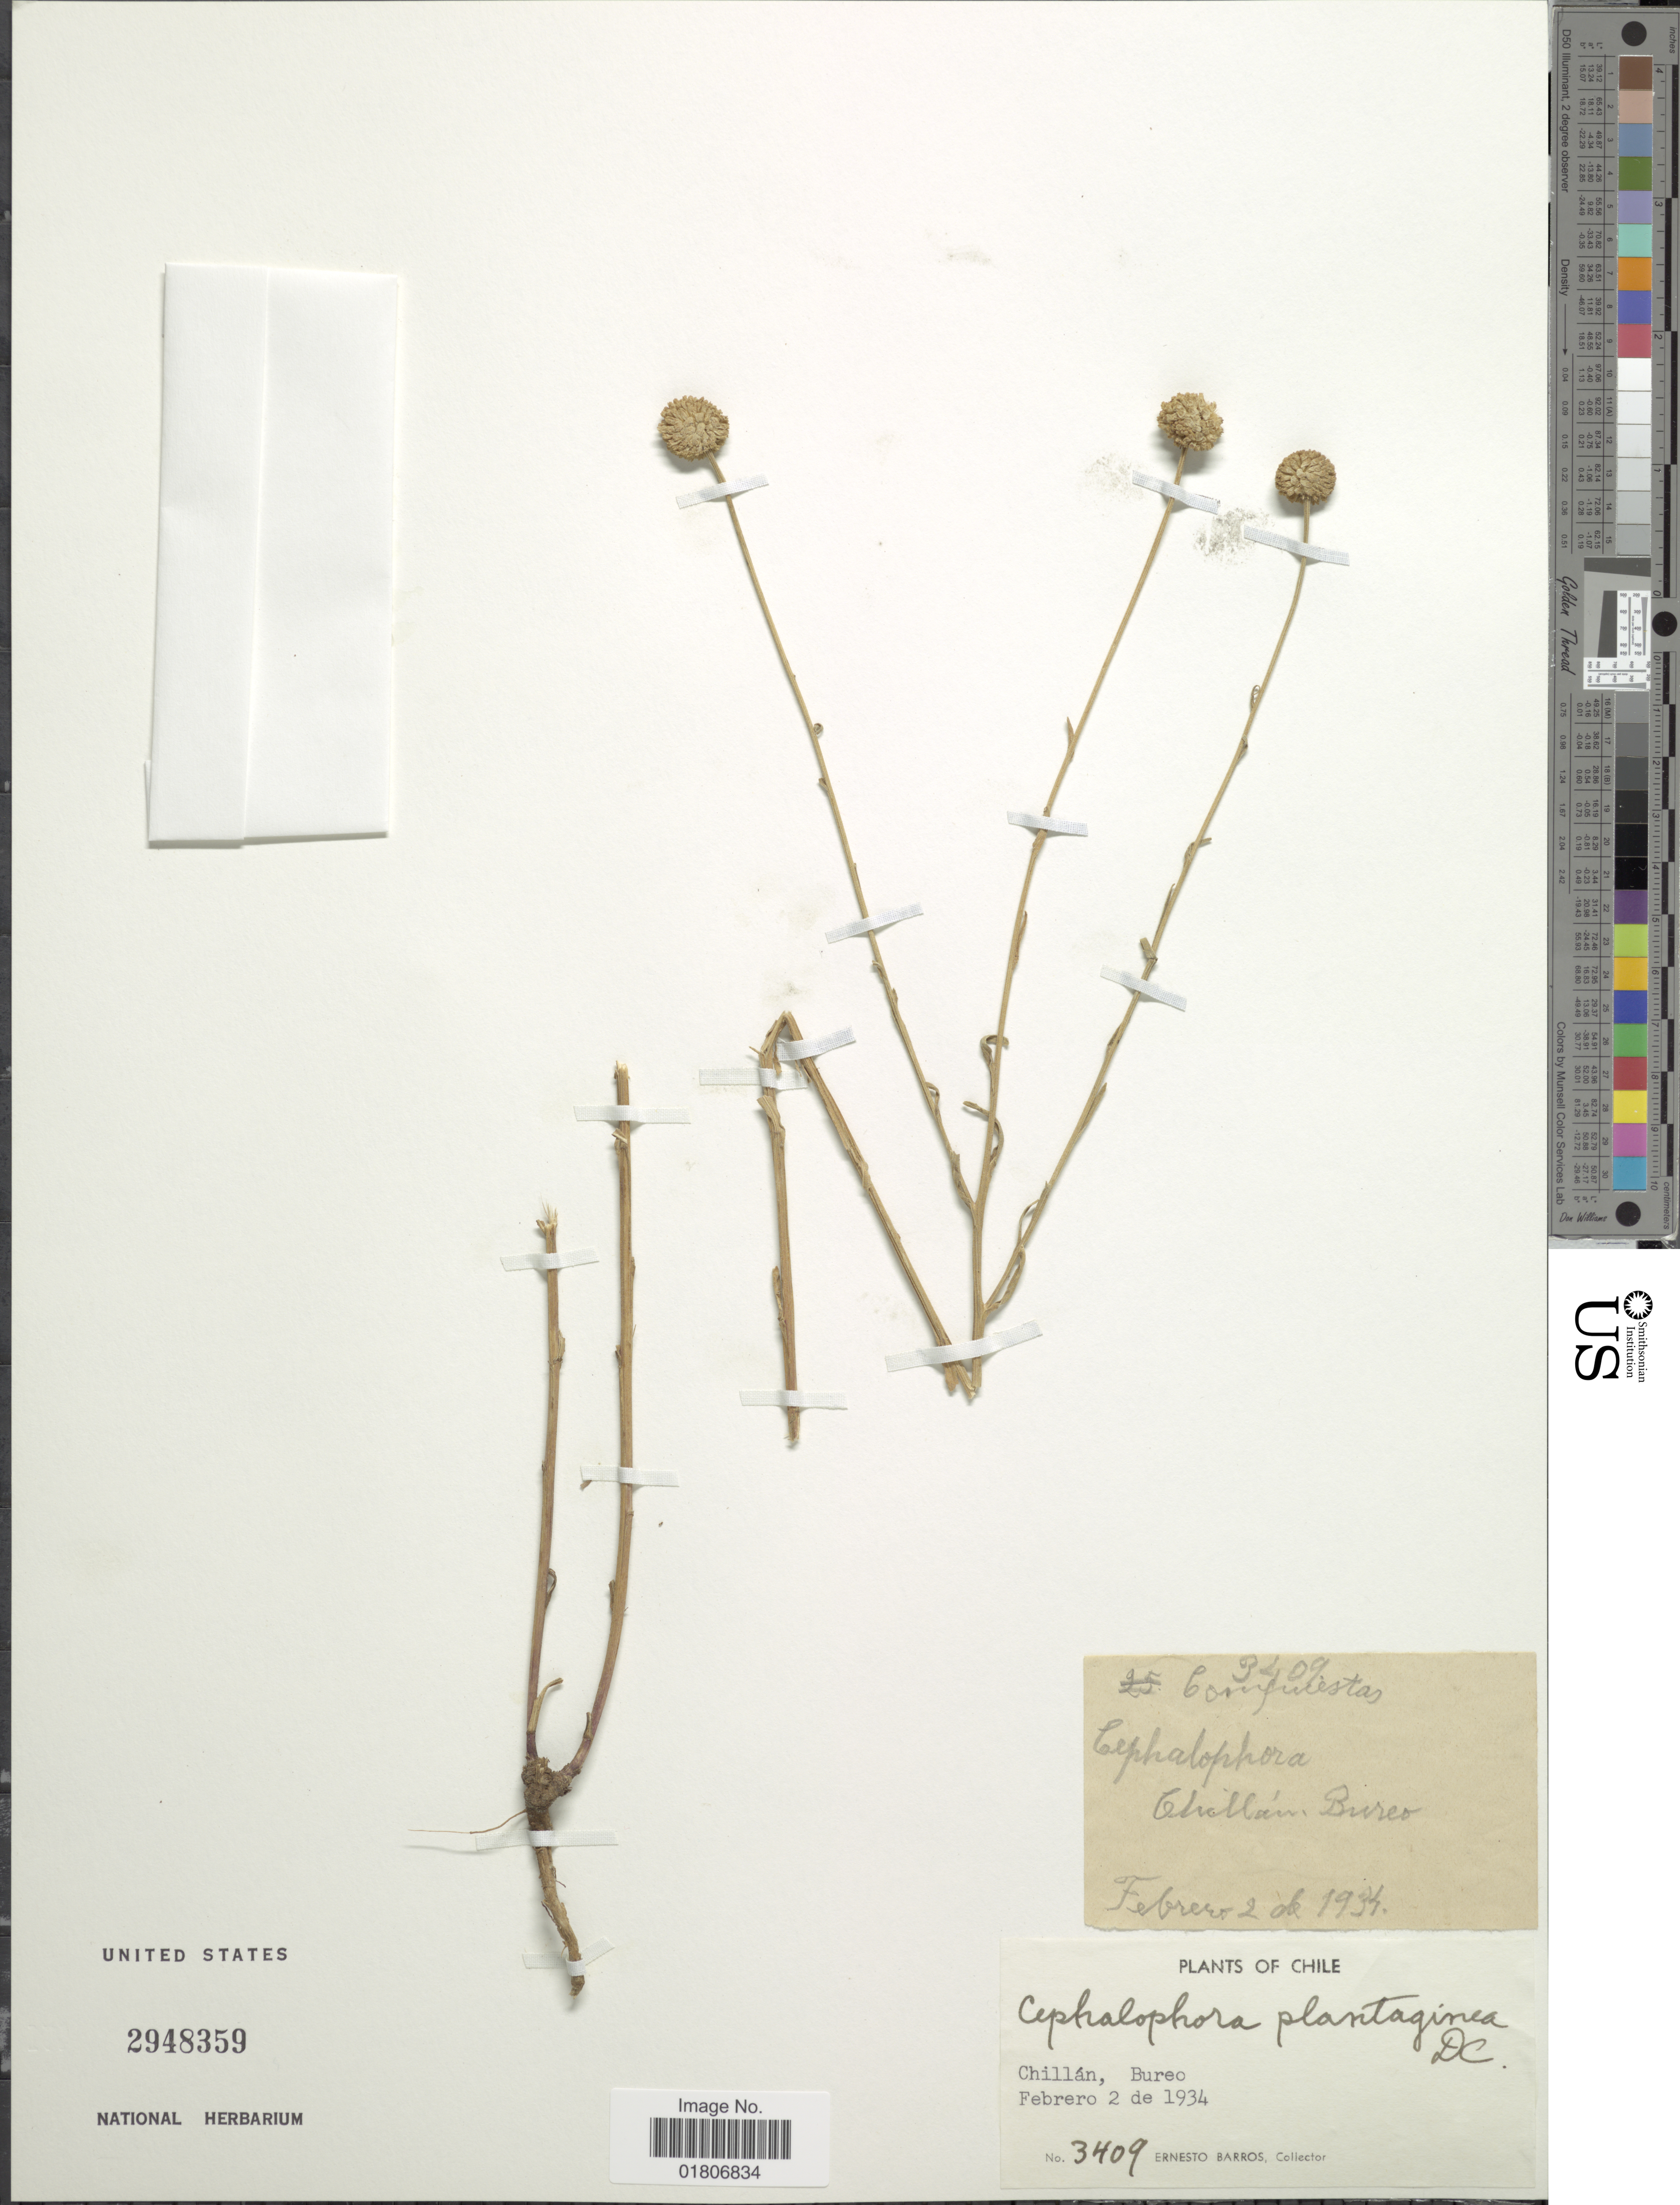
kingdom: Plantae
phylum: Tracheophyta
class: Magnoliopsida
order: Asterales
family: Asteraceae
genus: Cephalophora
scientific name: Cephalophora plantaginea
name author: DC.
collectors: E. Barros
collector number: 3409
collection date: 1934-02-02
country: Chile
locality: Chillán, Bureo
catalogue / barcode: US 2948359